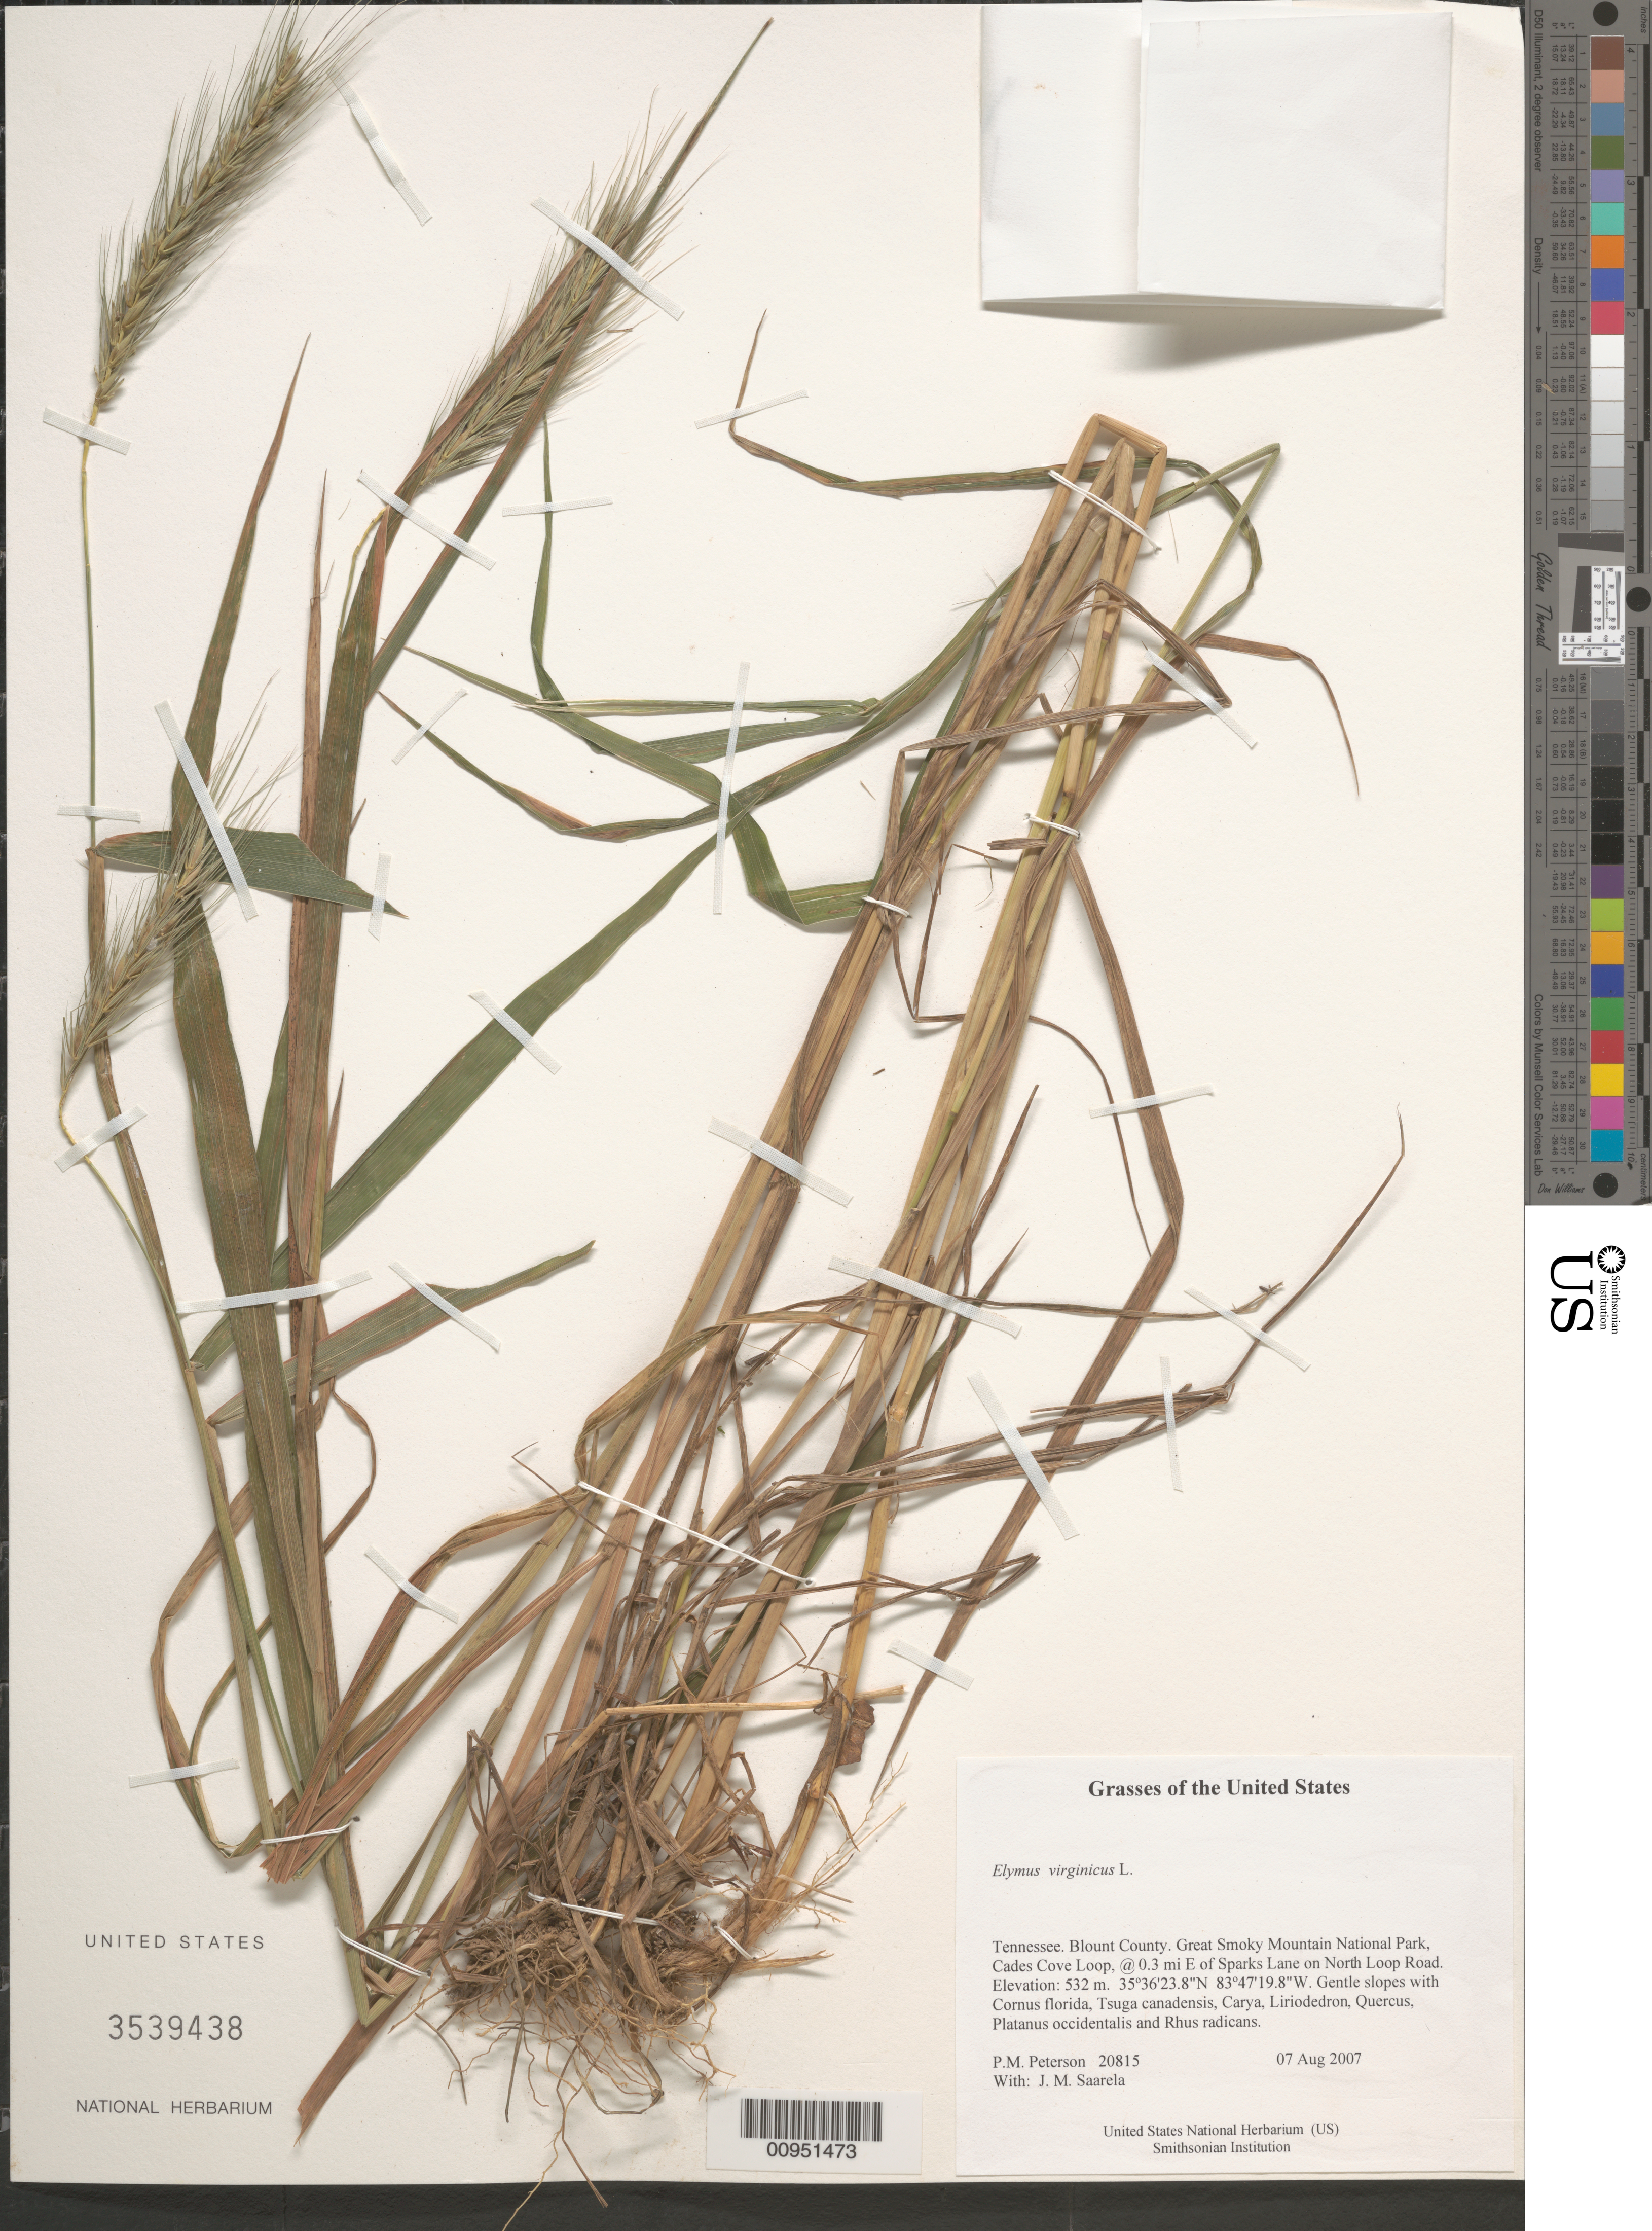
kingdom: Plantae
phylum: Tracheophyta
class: Liliopsida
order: Poales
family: Poaceae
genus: Elymus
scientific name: Elymus virginicus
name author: L.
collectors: P. M. Peterson & J. Saarela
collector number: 20815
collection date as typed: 07 Aug 2007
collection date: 2007-08-07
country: United States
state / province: Tennessee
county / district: Blount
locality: Great Smoky Mountain National Park, Cades Cove Loop, @ 0.3 mi E of Sparks Lane on North Loop Road.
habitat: Gentle slopes with Cornus florida, Tsuga canadensis, Carya, Liriodedron, Quercus, Platanus occidentalis and Rhus radicans.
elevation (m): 532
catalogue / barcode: US 3539438